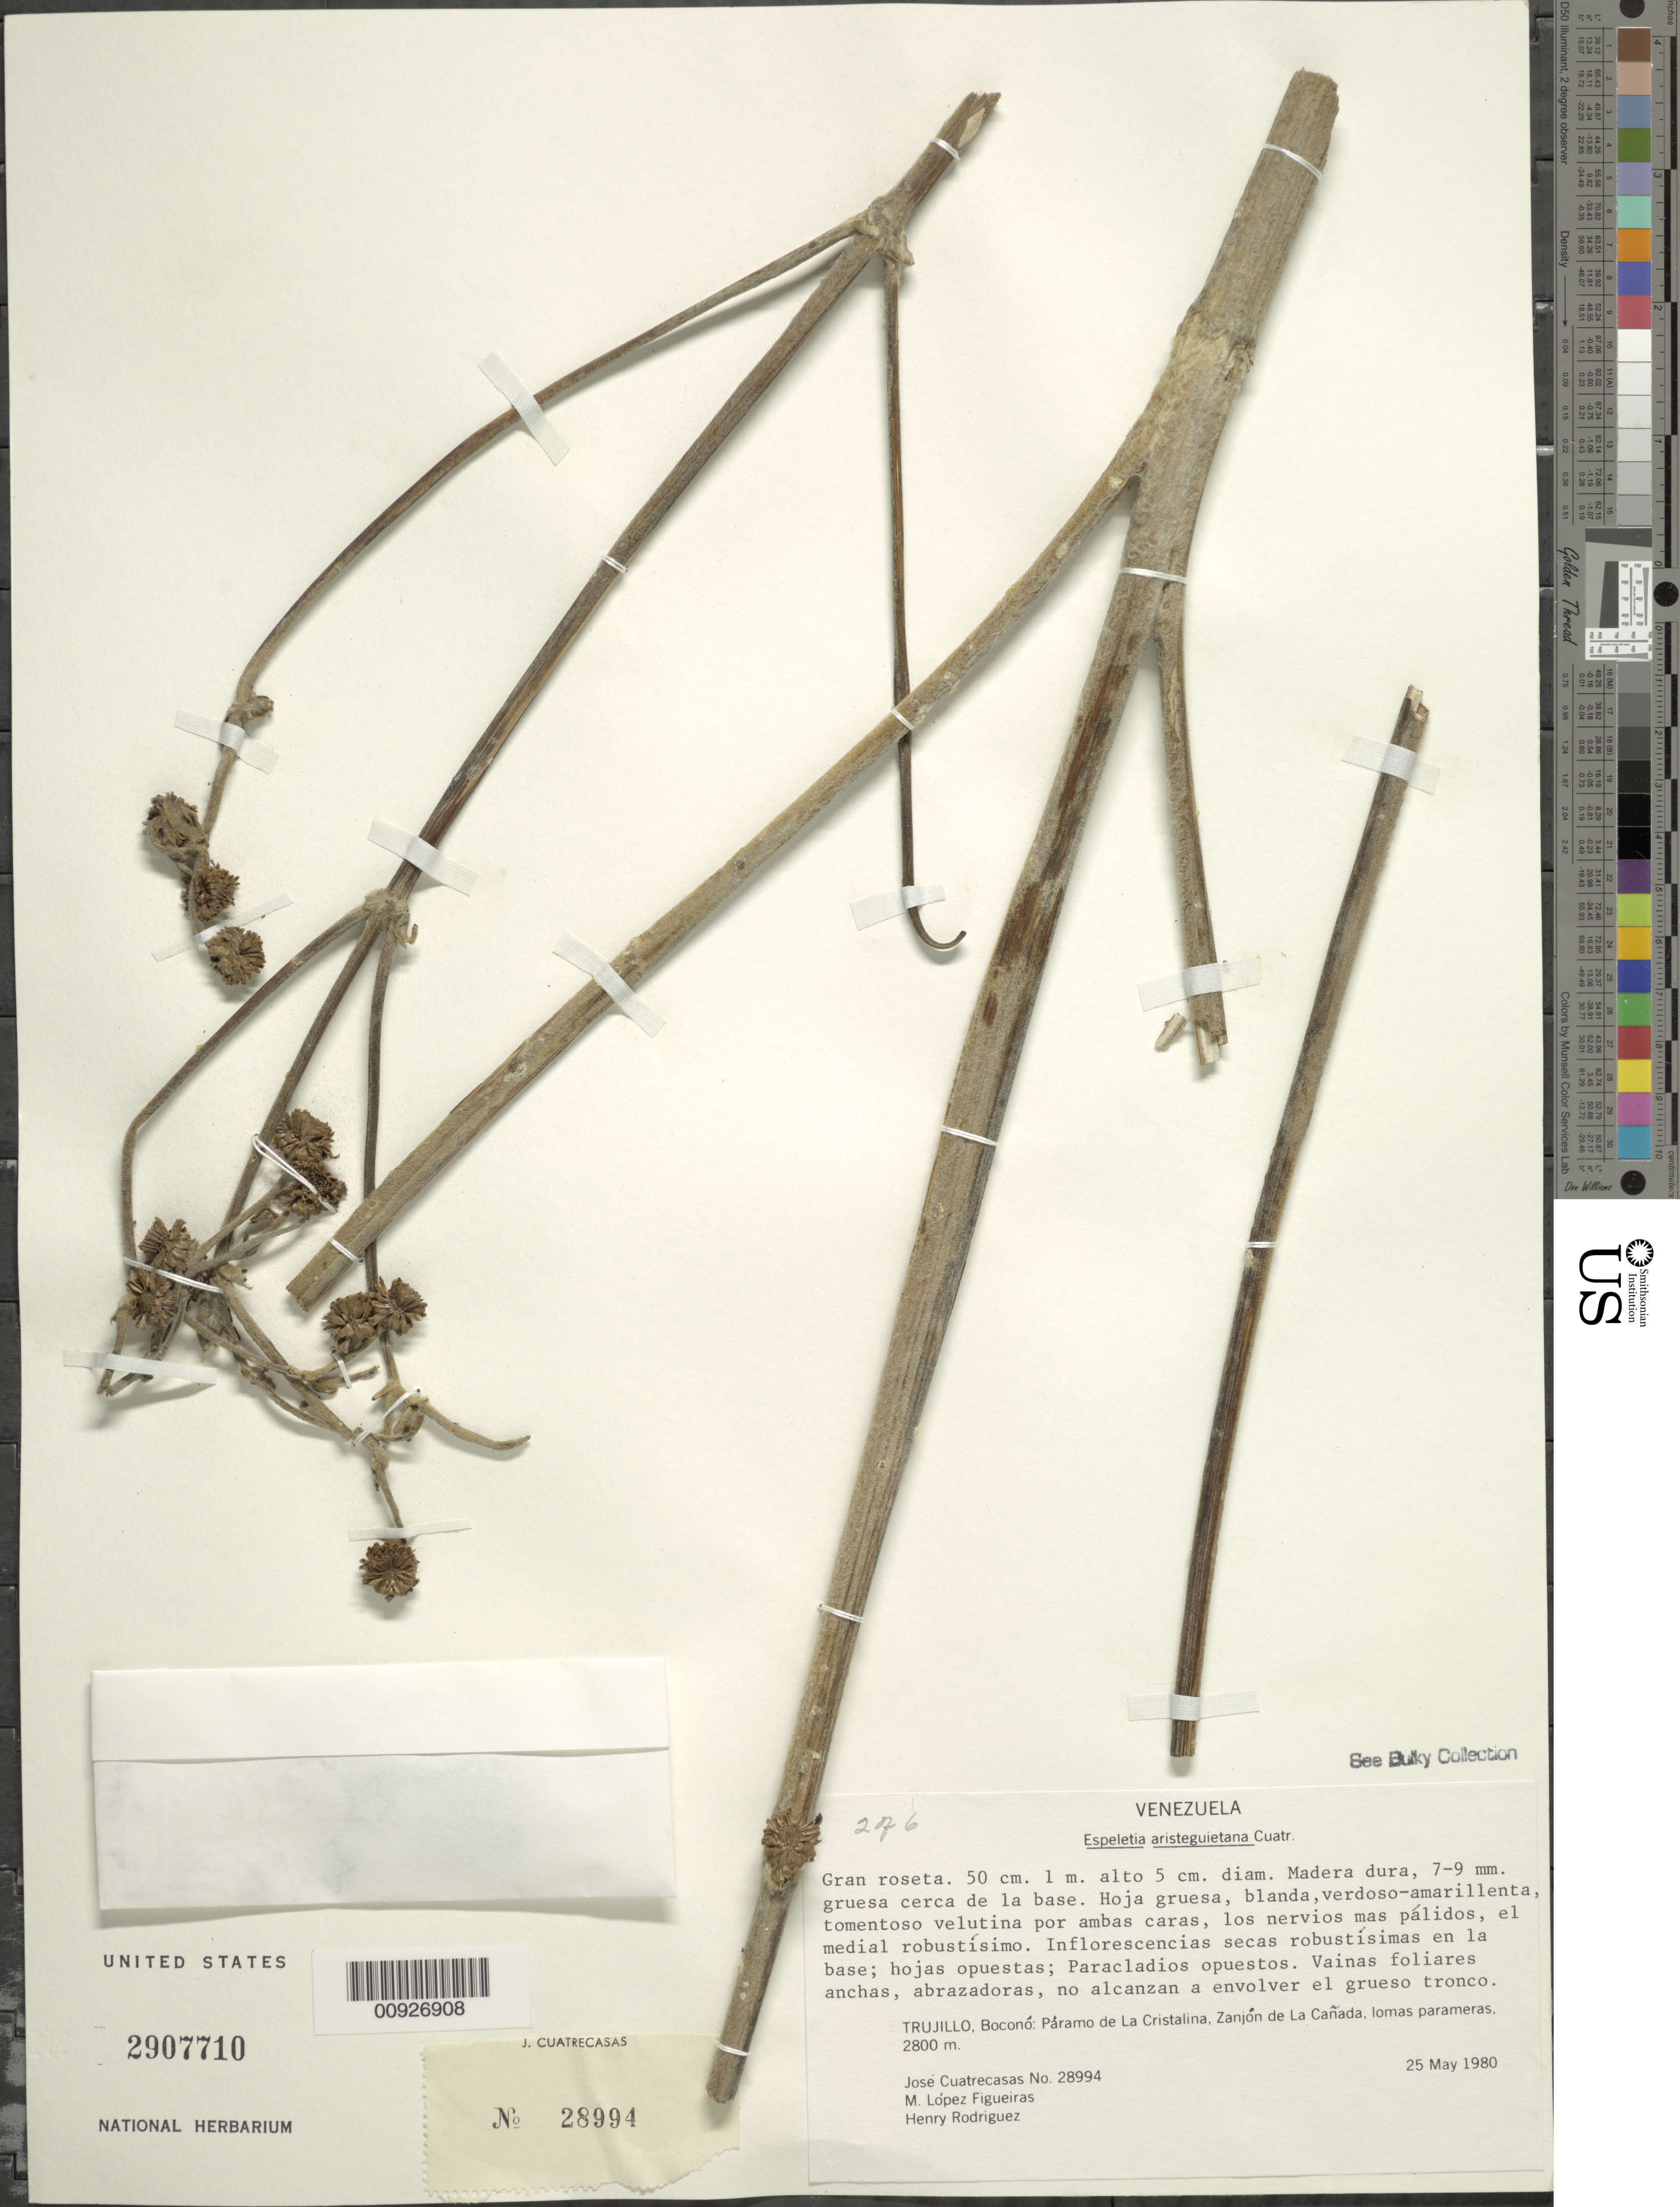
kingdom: Plantae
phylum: Tracheophyta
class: Magnoliopsida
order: Asterales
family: Asteraceae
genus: Espeletia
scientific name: Espeletia aristeguietana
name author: Cuatrec.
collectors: J. Cuatrecasas & M. López Figueiras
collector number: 28994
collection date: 1980-05-25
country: Venezuela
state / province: Trujillo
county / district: D. Boconó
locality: P. de la Cristalina. Zanjón de la Cañada.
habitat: Lomas parameras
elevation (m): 2800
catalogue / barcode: US 2907710